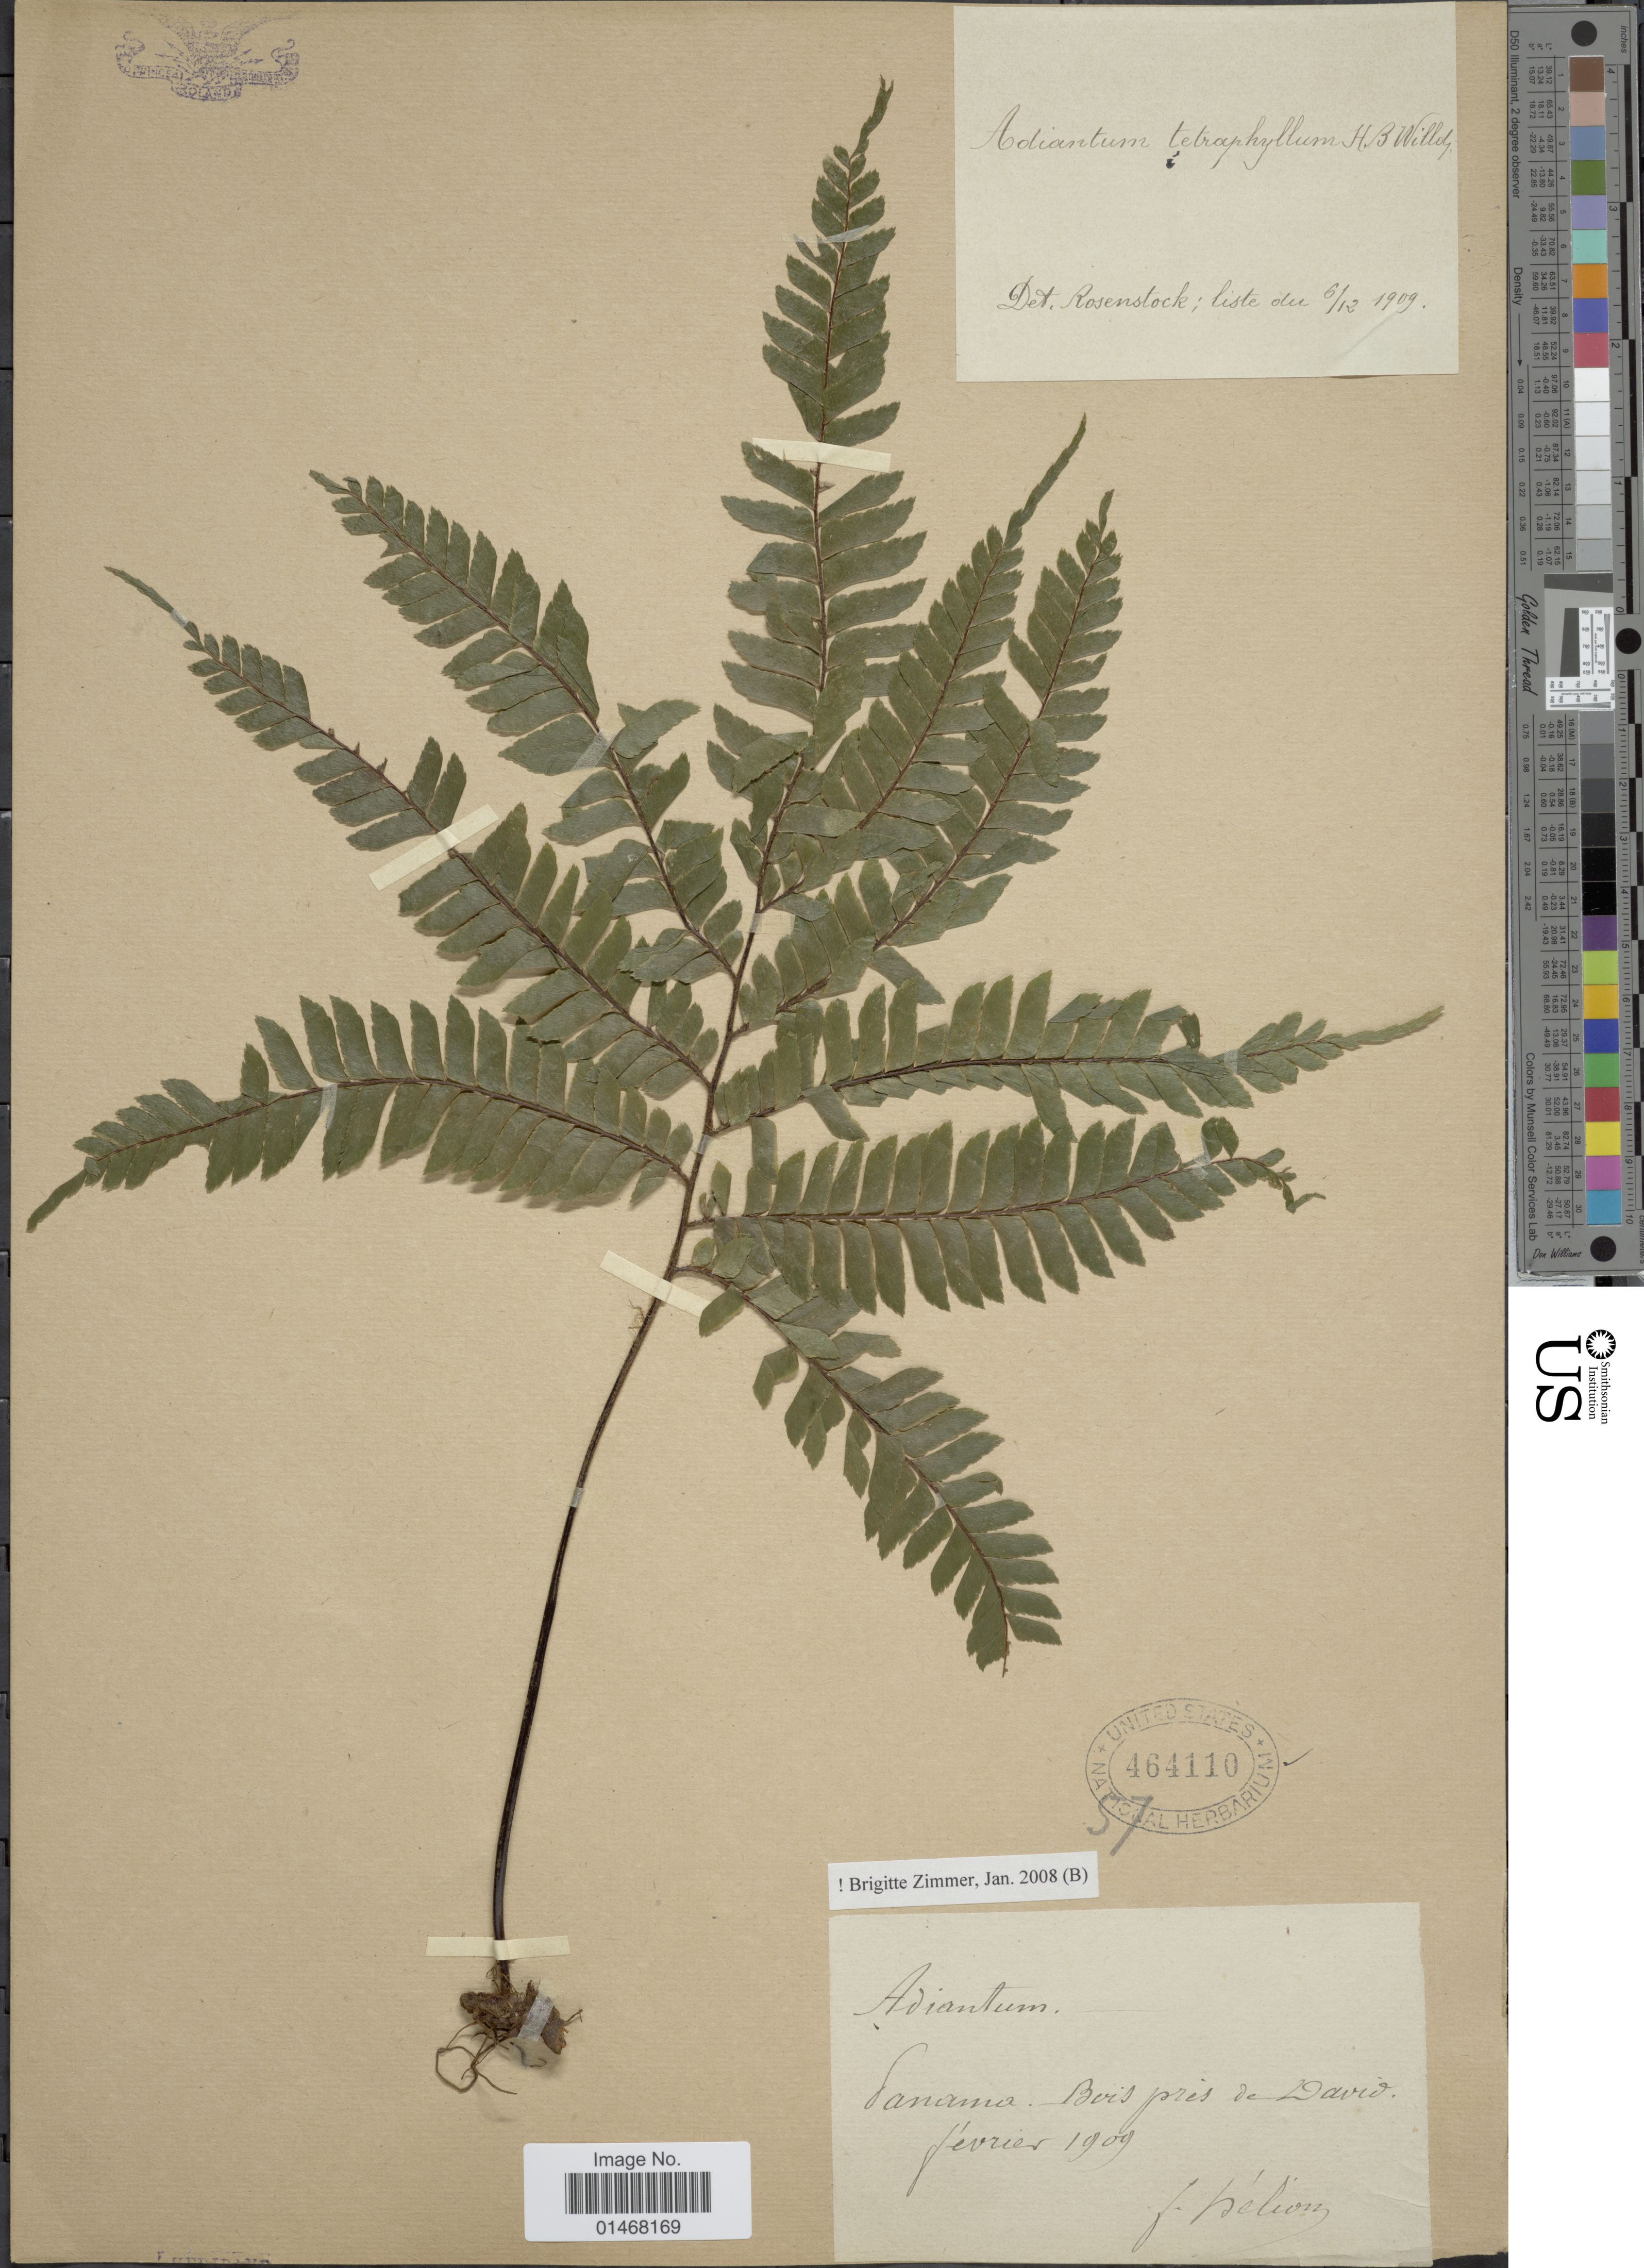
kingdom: Plantae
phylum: Tracheophyta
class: Polypodiopsida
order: Polypodiales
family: Pteridaceae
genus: Adiantum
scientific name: Adiantum tetraphyllum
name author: Humb. & Bonpl. ex Willd.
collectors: F. Hélion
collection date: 1909-02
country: Panama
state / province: Colon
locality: Bois près de David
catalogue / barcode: US 464110